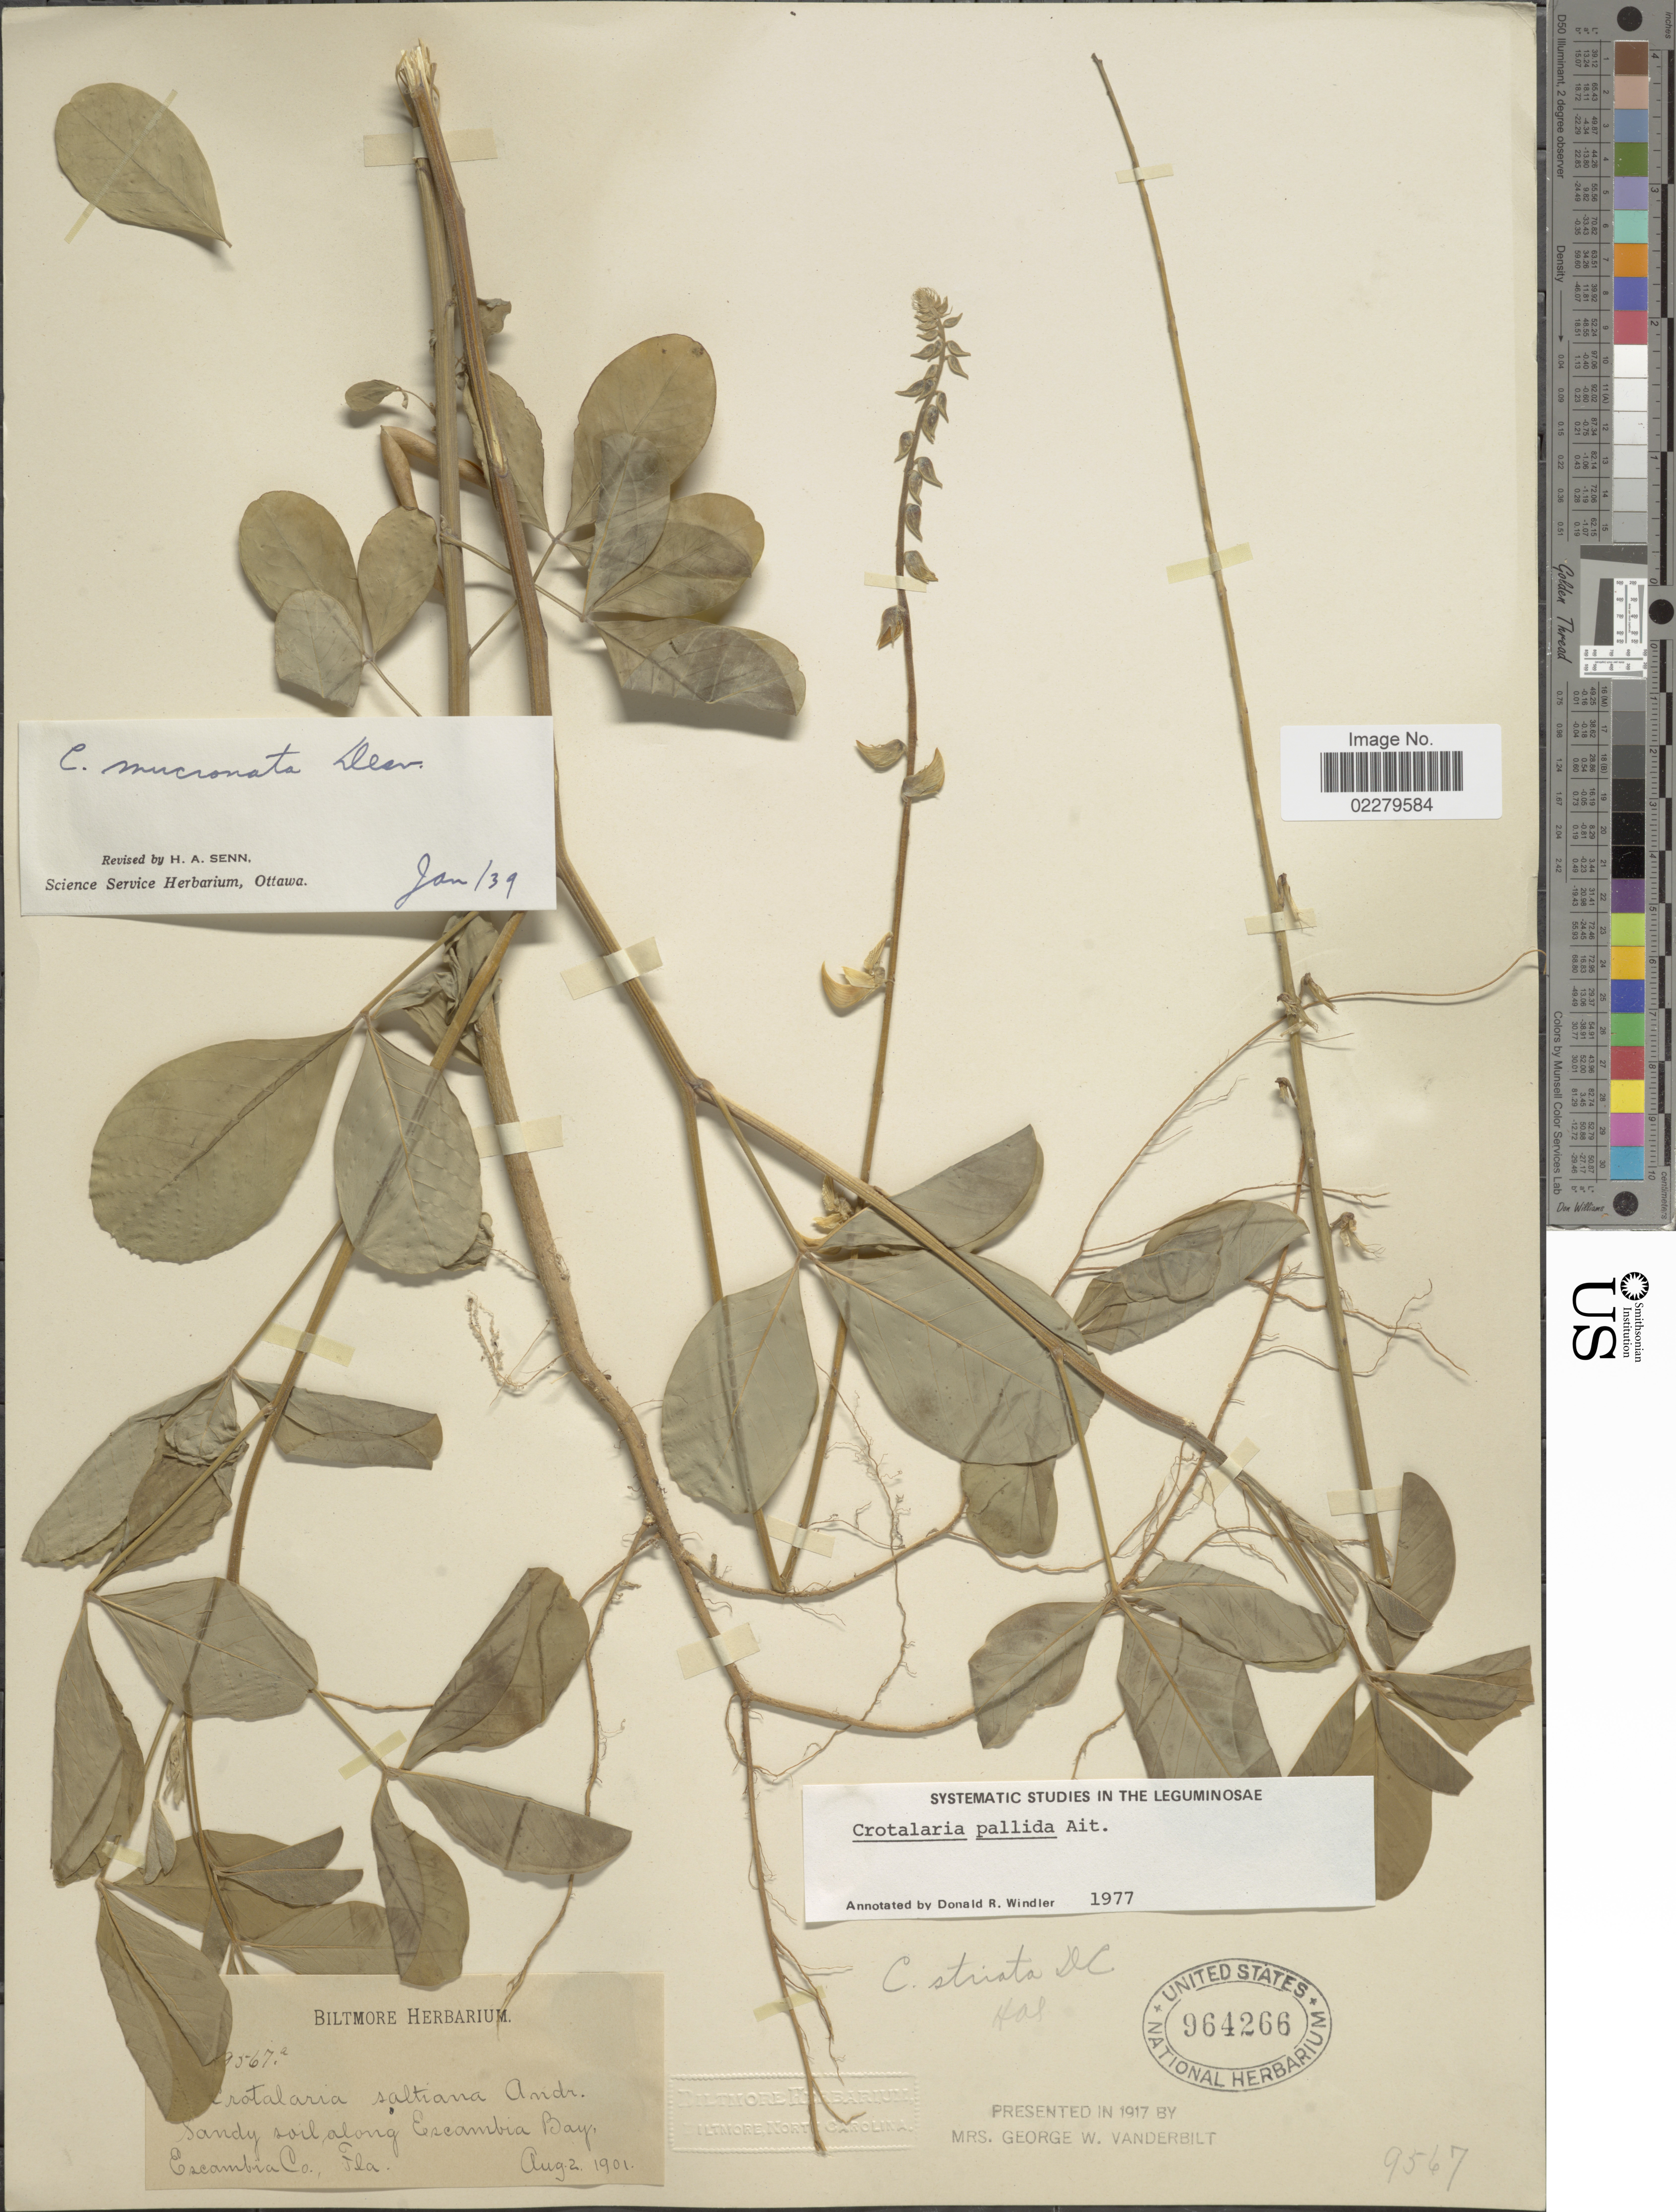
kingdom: Plantae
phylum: Tracheophyta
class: Magnoliopsida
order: Fabales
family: Fabaceae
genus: Crotalaria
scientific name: Crotalaria pallida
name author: Aiton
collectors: ex herb. Biltmore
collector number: !9567A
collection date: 1901-08-02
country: United States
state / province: Florida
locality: Sandy soil along Escambia Bay. Escambia Co.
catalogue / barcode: US 964266